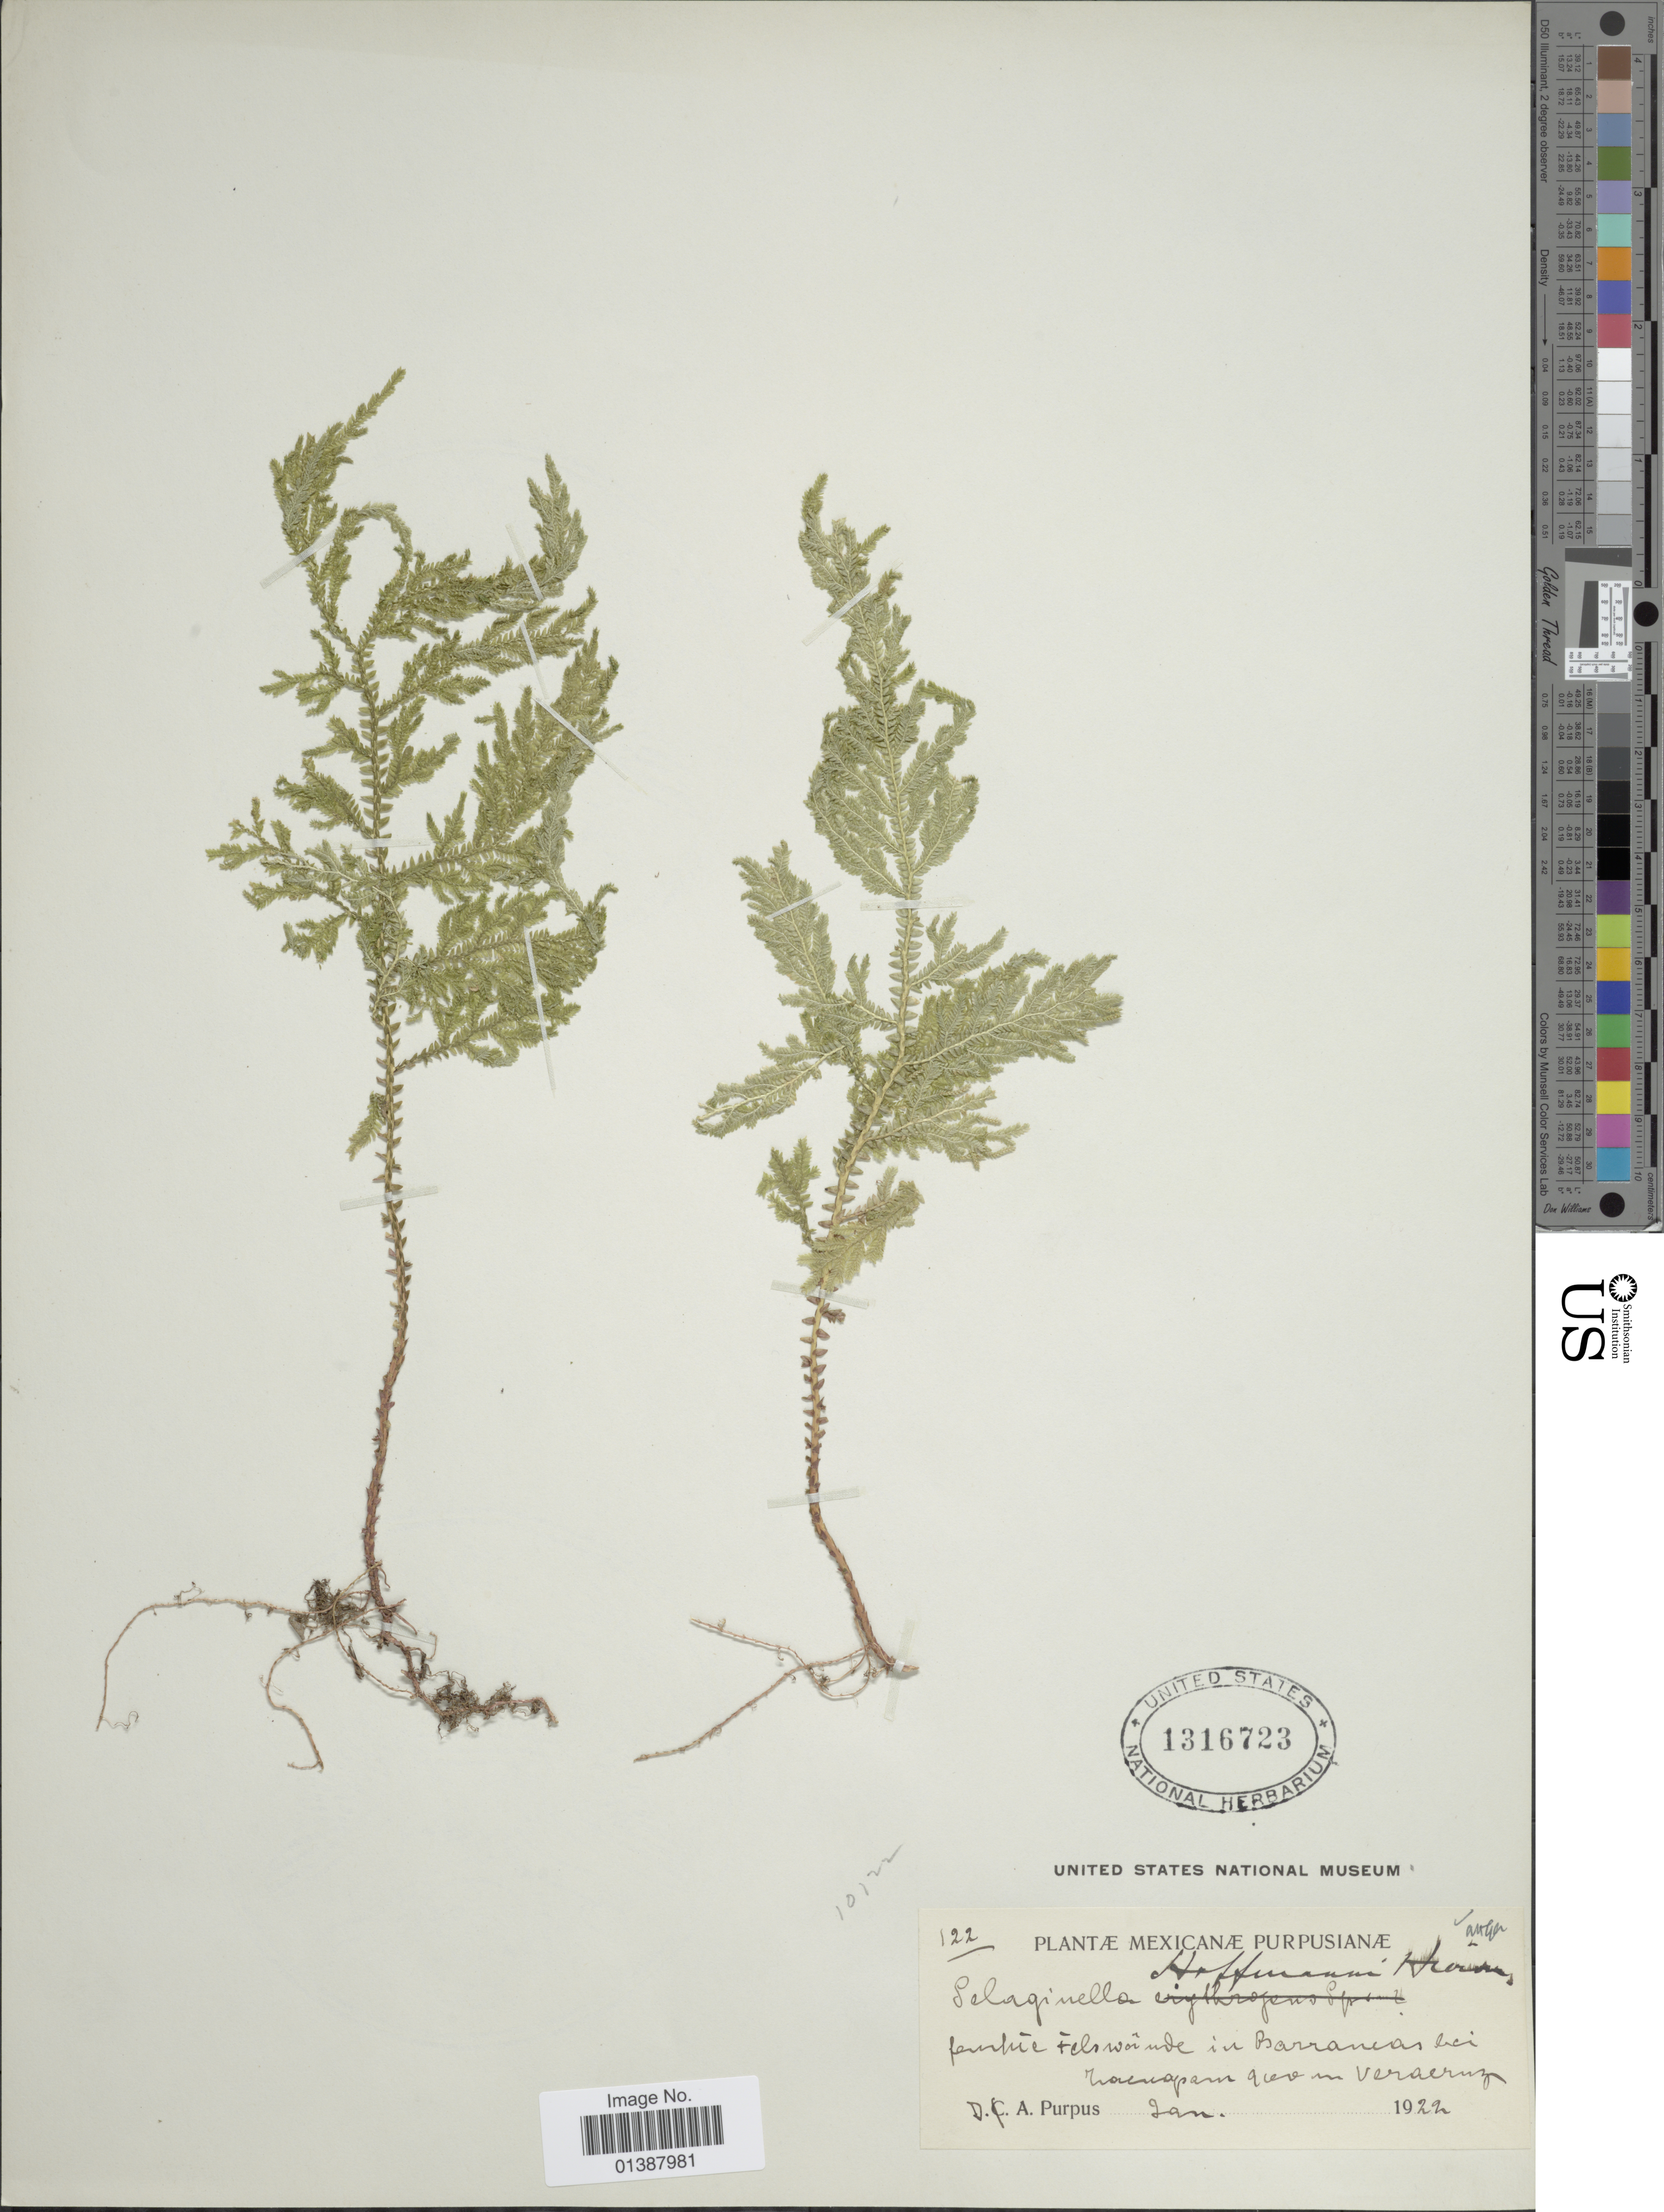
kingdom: Plantae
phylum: Tracheophyta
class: Lycopodiopsida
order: Selaginellales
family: Selaginellaceae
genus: Selaginella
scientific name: Selaginella hoffmannii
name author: Hieron.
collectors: J. A. Purpus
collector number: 122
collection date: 1922-01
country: Mexico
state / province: Veracruz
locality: In Barrancas bei Zacuapan 900m Veracruz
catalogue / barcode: US 1316723